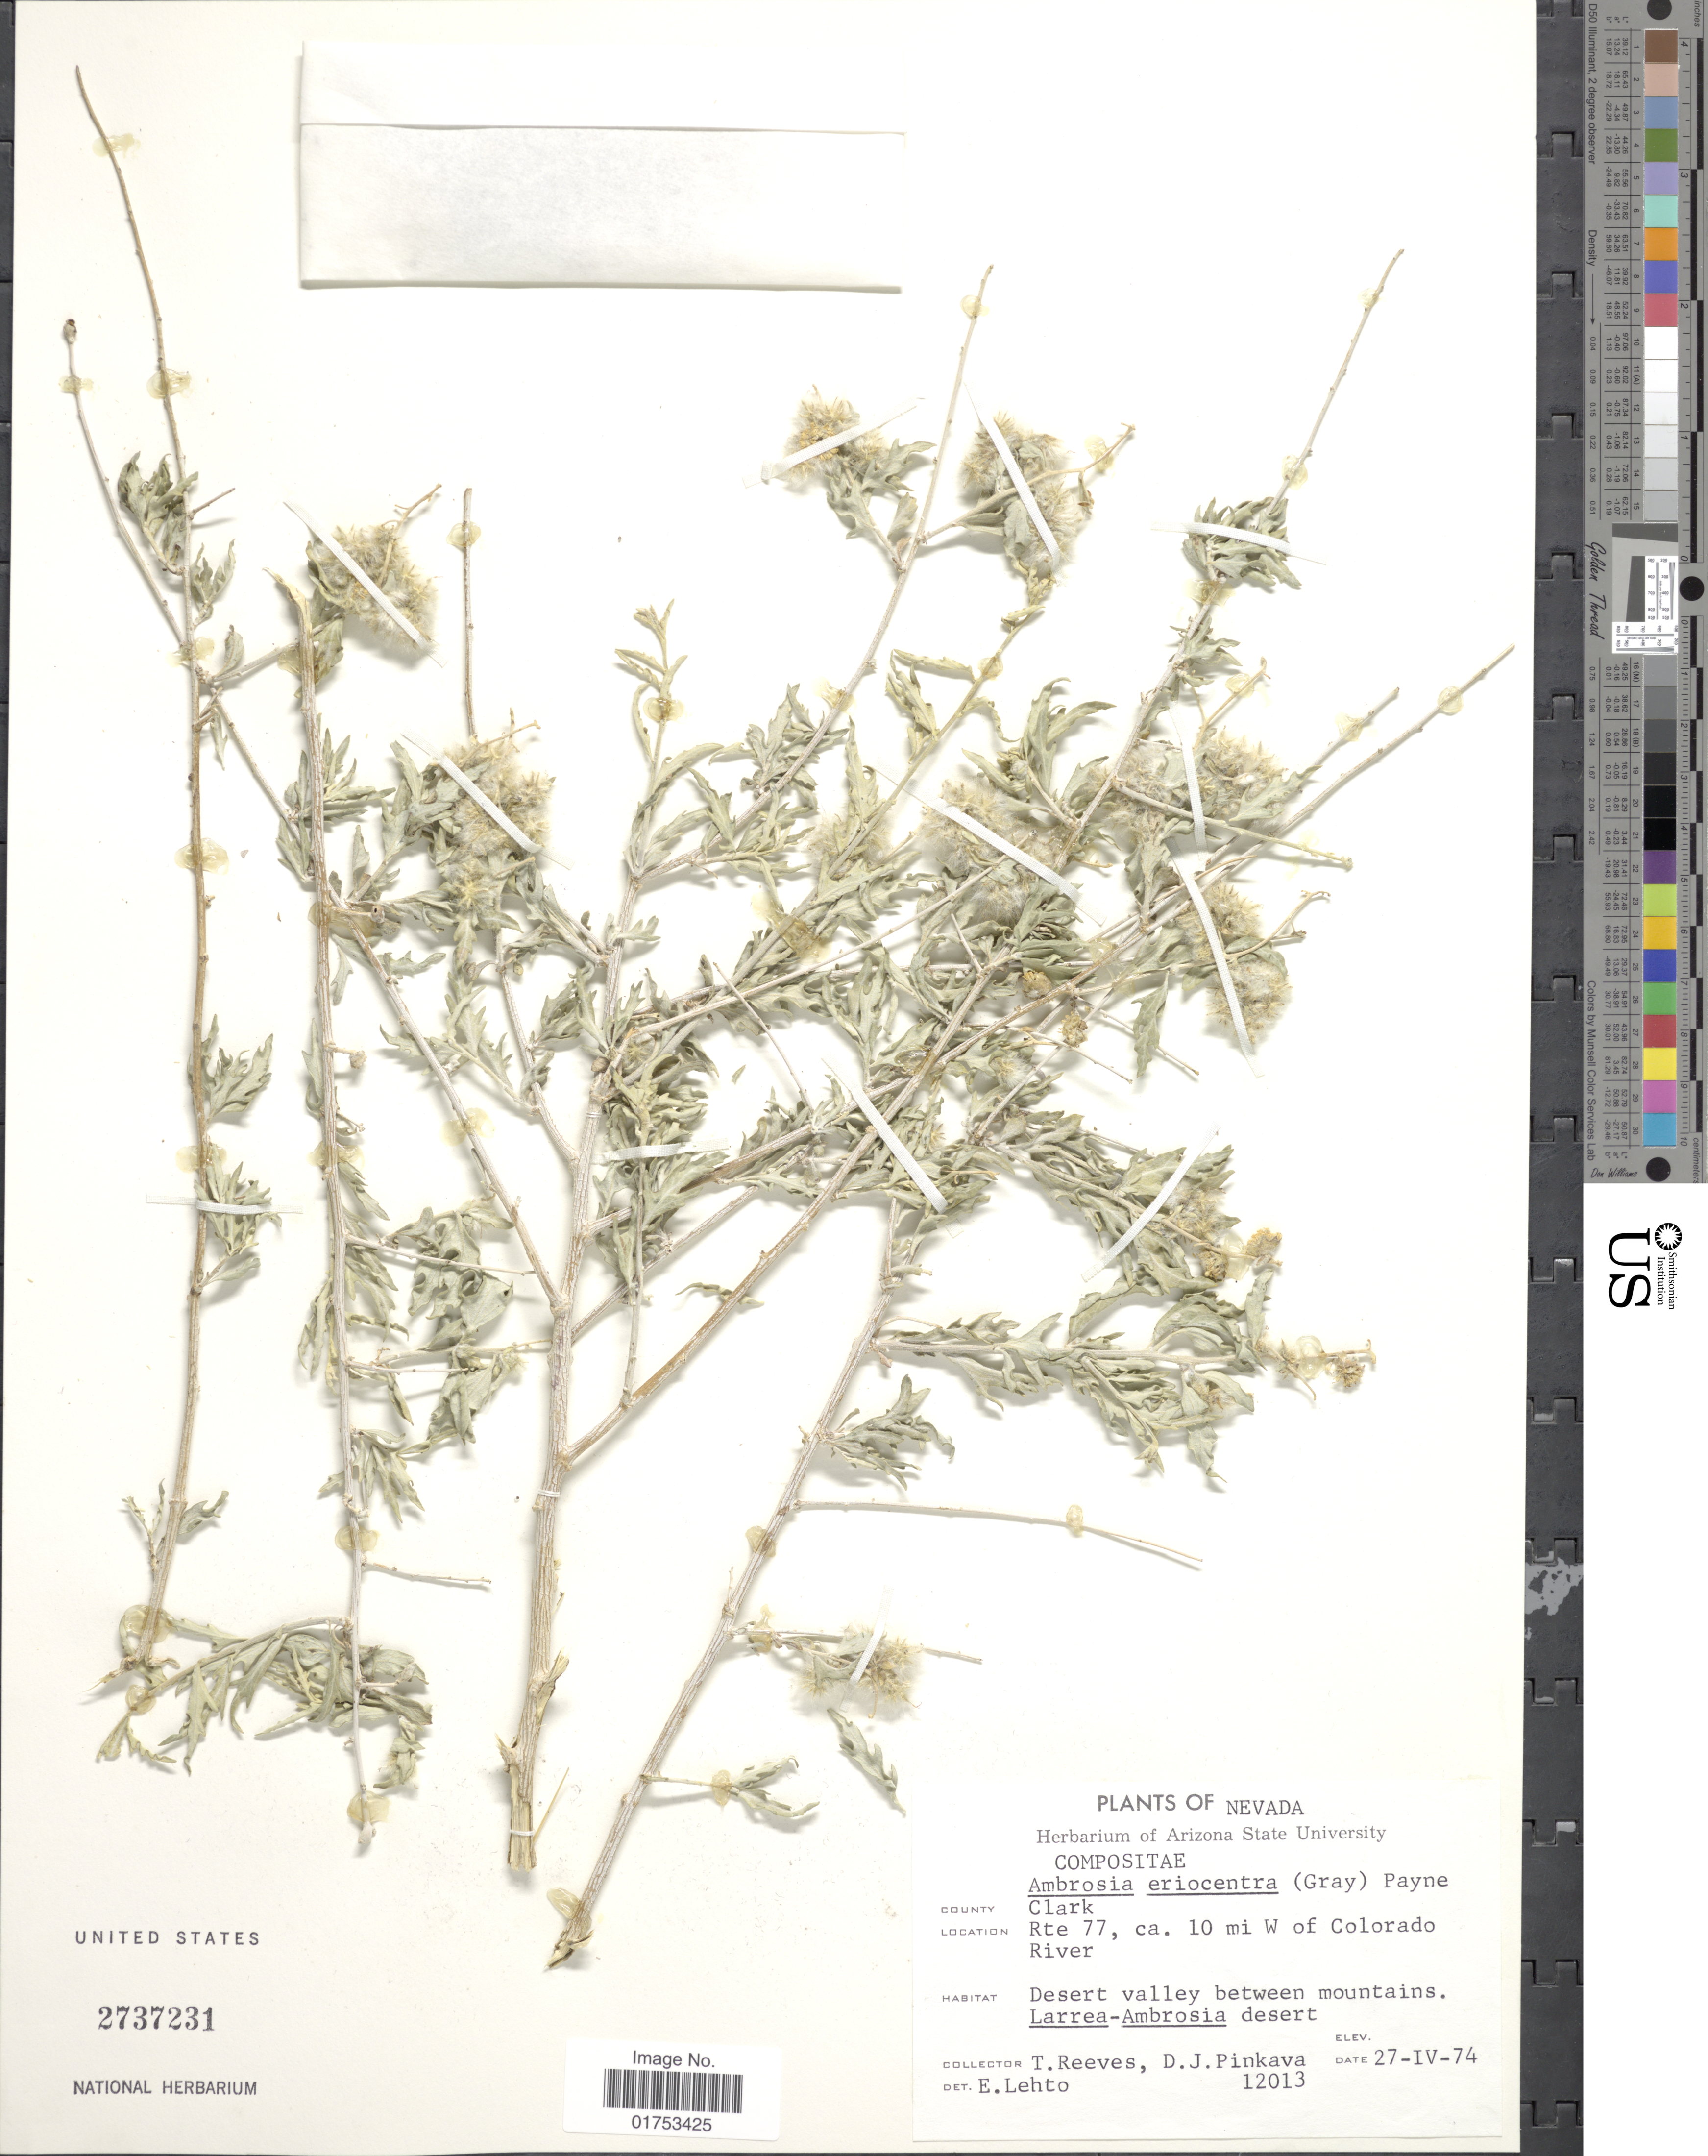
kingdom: Plantae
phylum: Tracheophyta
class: Magnoliopsida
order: Asterales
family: Asteraceae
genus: Ambrosia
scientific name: Ambrosia eriocentra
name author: (A. Gray) W.W.Payne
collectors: T. Reeves & D. J. Pinkava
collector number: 12013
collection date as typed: Transcribed d/m/y: 17/4/74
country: United States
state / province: Nevada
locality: County Clark, Rte 77, ca 10 mi W of Colorado River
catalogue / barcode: US 2737231